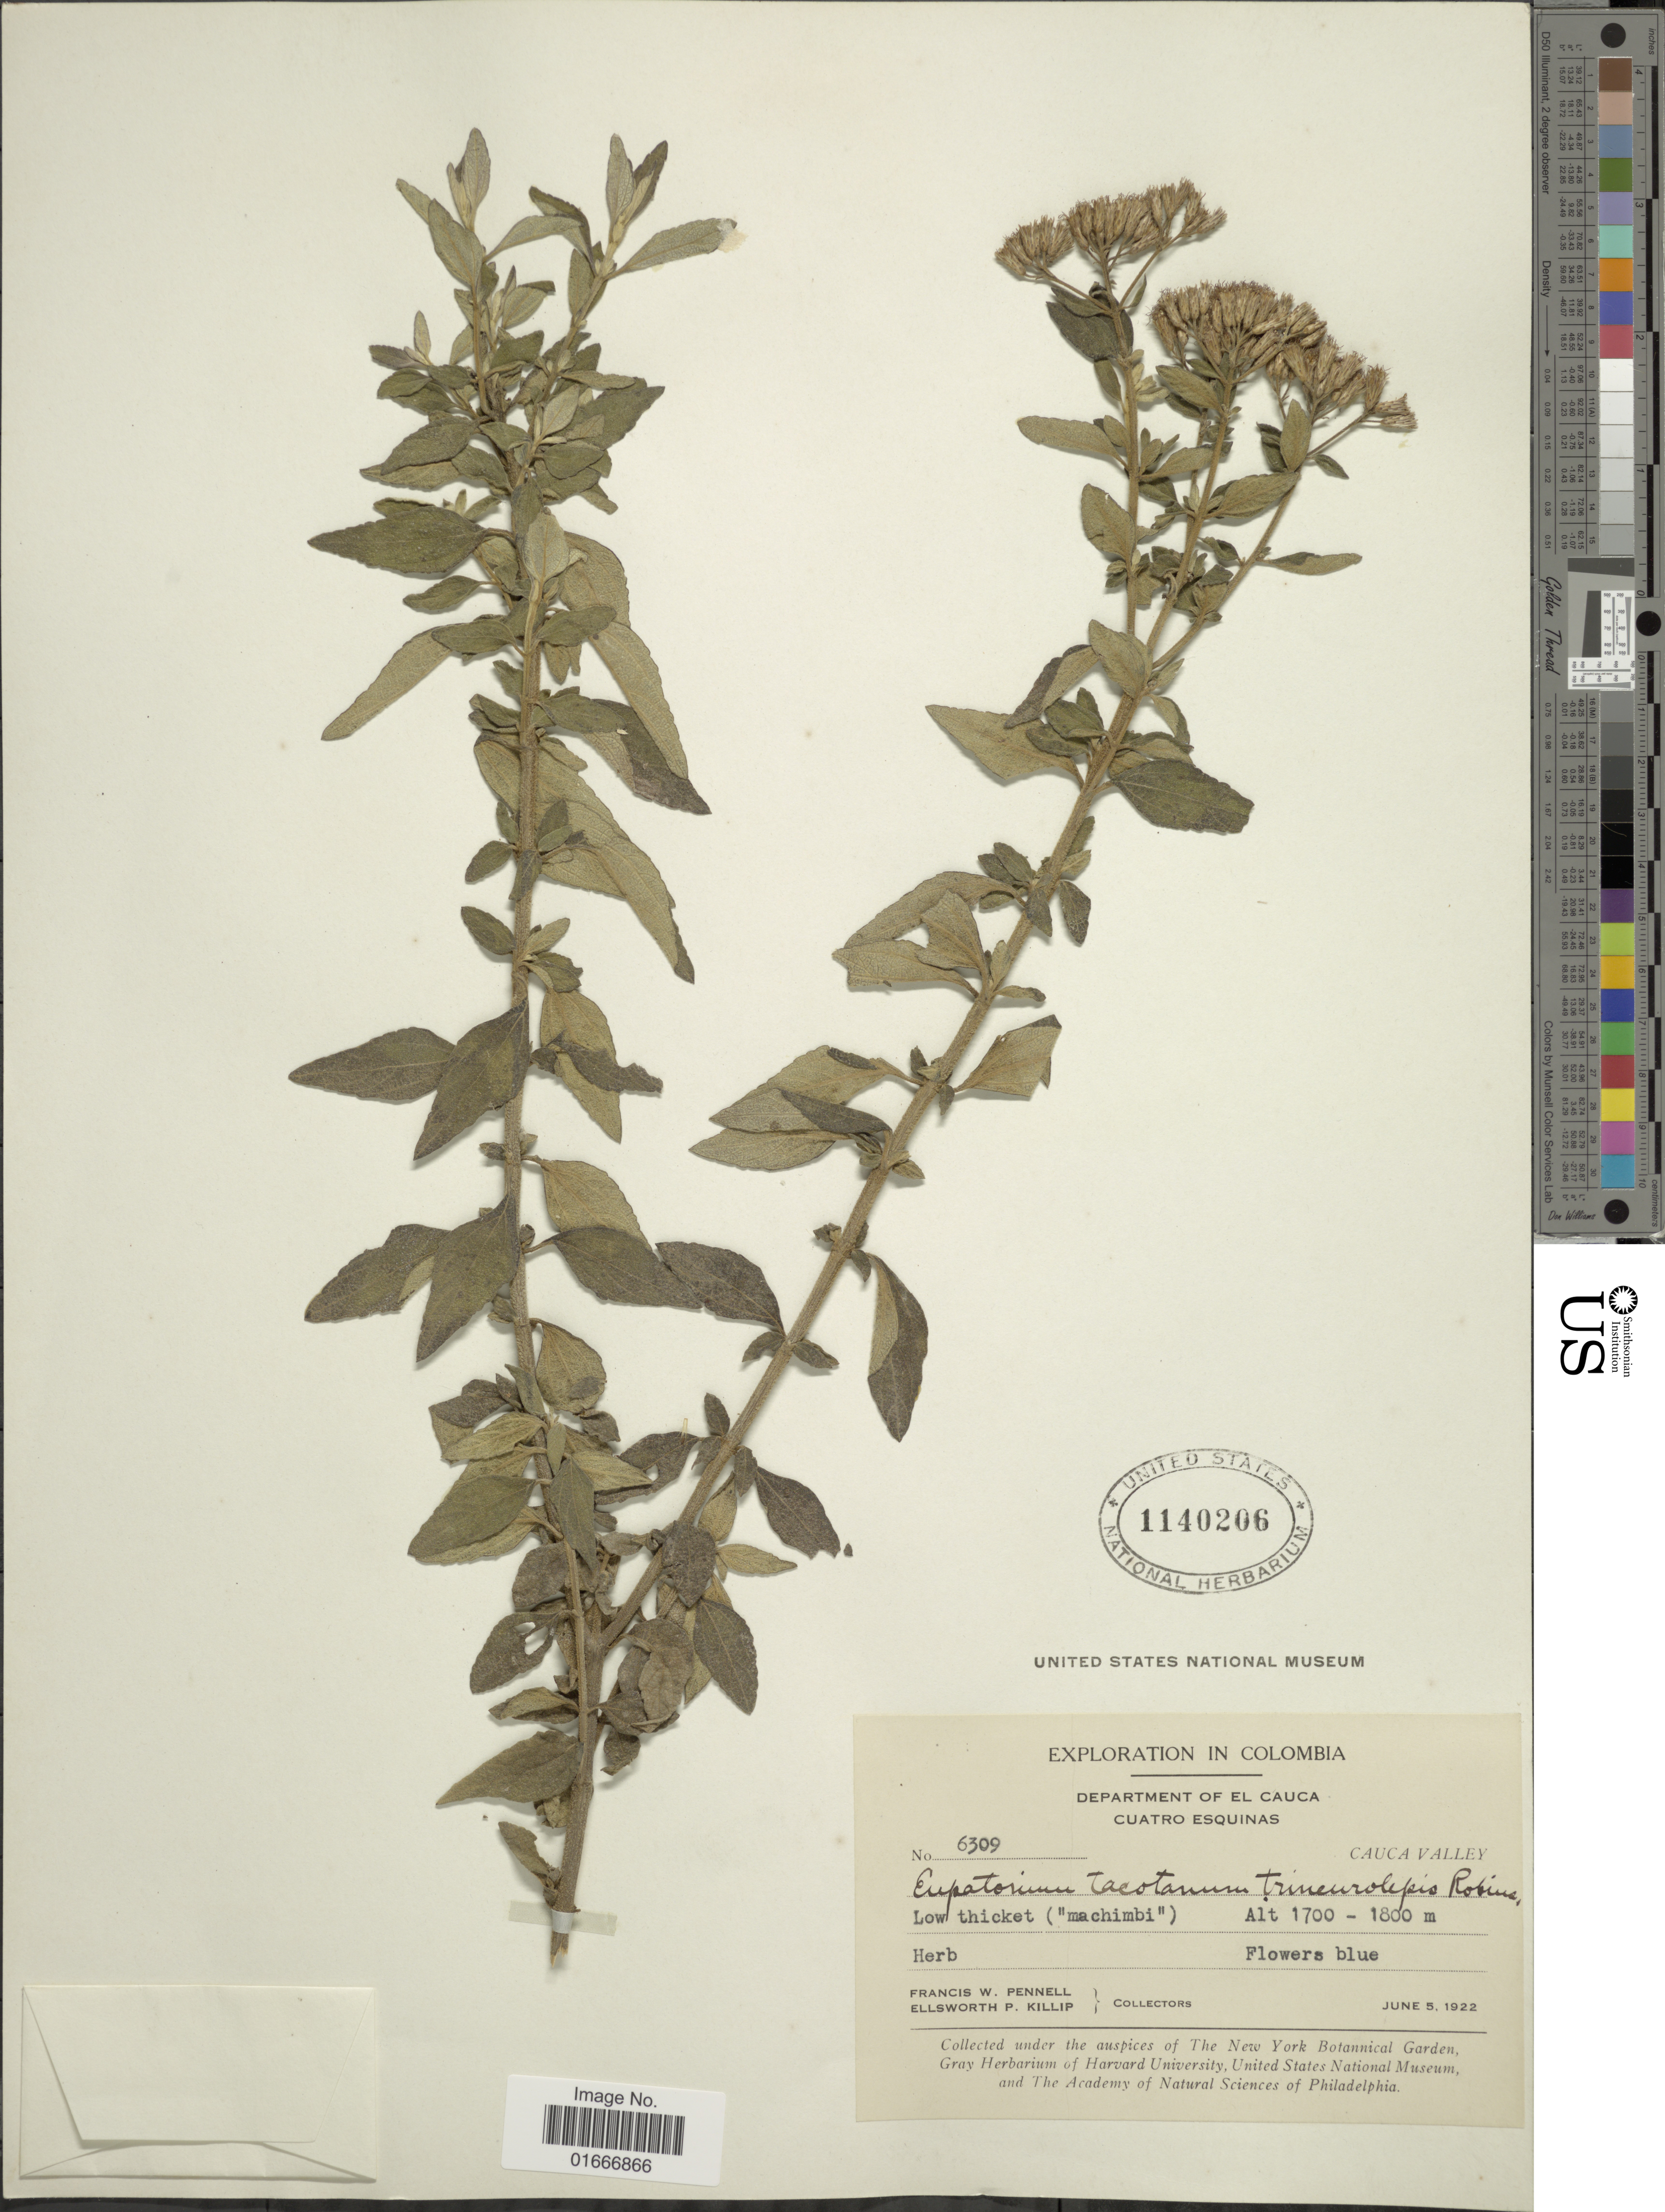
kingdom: Plantae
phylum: Tracheophyta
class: Magnoliopsida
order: Asterales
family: Asteraceae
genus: Chromolaena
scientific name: Chromolaena tacotana var. trineurolepis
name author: H. Rob.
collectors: F. W. Pennell & E. P. Killip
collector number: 6309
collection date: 1922-06-05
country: Colombia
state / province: Cauca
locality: Colombia. Department of El Cauca. Cuatro Esquinas. Low thicket ("machimbi"). Cauca Valley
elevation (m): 1700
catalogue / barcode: US 1140206